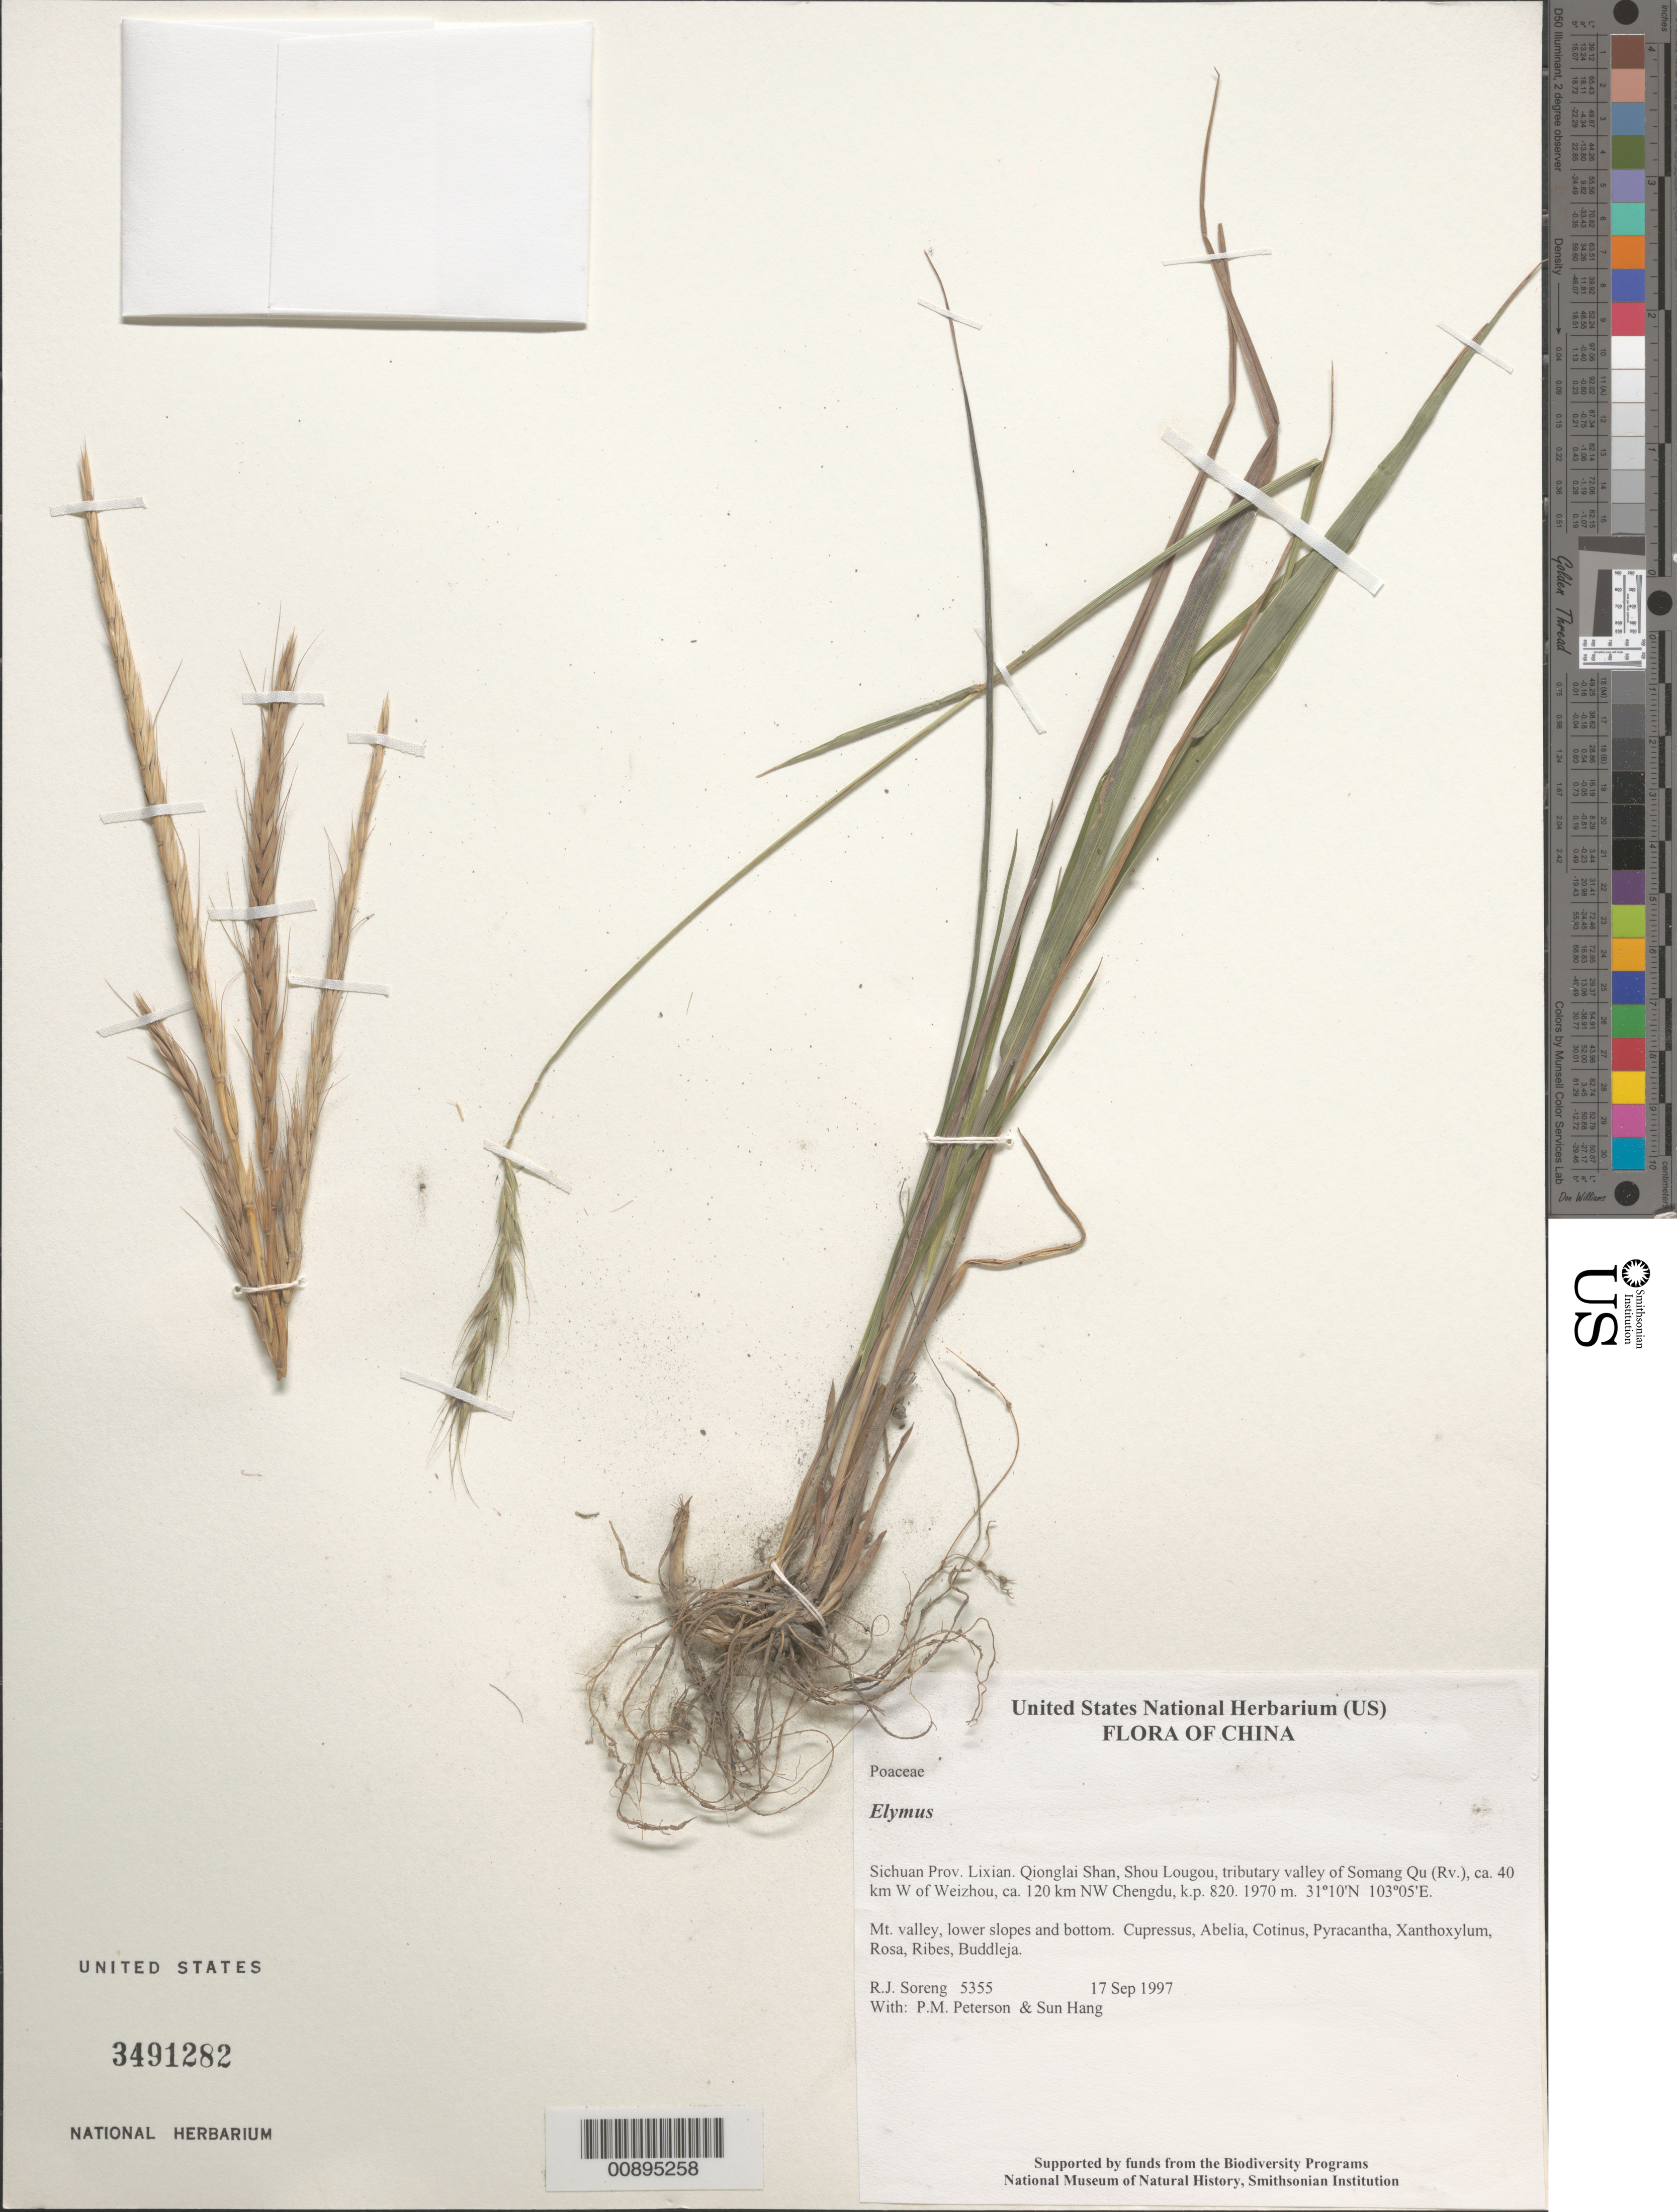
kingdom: Plantae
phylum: Tracheophyta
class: Liliopsida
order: Poales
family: Poaceae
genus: Elymus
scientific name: Elymus sp.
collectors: R. J. Soreng, P. M. Peterson & Sun Hang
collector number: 5355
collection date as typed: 17 Sep 1997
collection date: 1997-09-17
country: China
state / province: Sichuan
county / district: Lixian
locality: Qionglai Shan, Shou Lougou, tributary valley of Somang Qu (Rv.), ca. 40 km W of Weizhou, ca. 120 km NW Chengdu, k.p. 820.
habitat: Mt. valley, lower slopes and bottom. Cupressus, Abelia, Cotinus, Pyracantha, Xanthoxylum, Rosa, Ribes, Buddleja.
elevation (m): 1970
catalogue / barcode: US 3491282